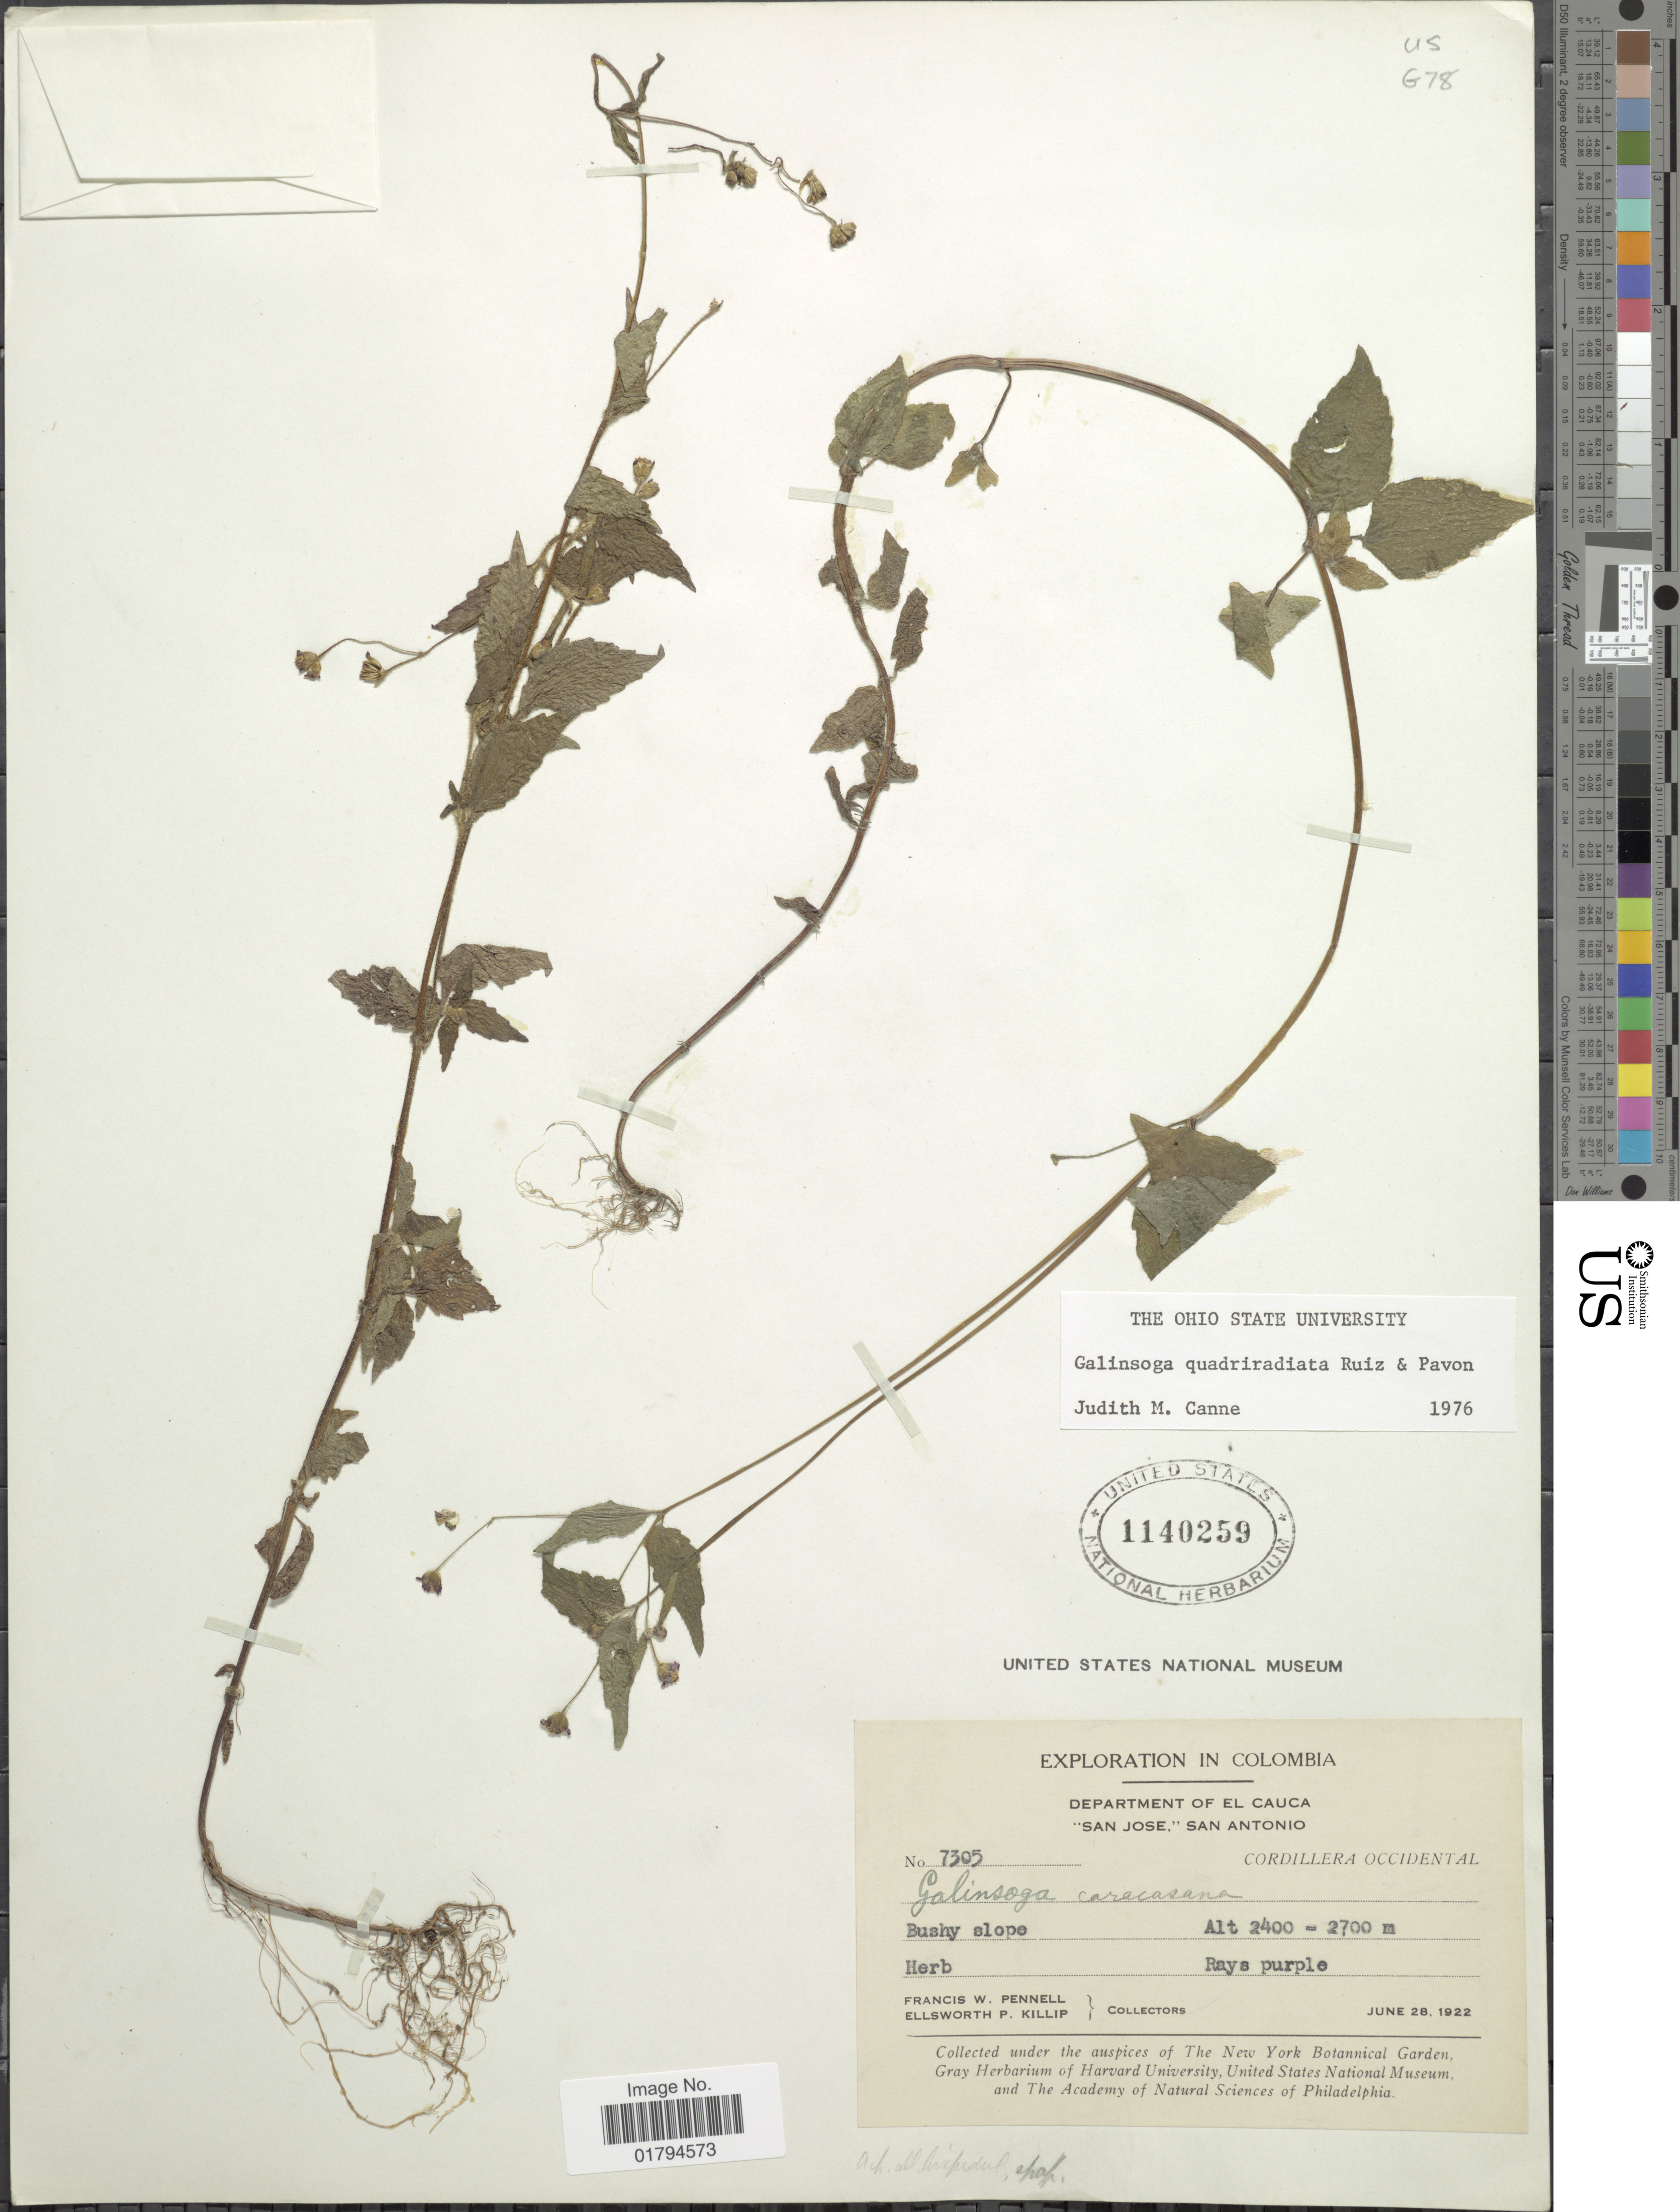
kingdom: Plantae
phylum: Tracheophyta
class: Magnoliopsida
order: Asterales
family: Asteraceae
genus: Galinsoga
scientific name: Galinsoga quadriradiata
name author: Ruiz & Pav.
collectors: F. W. Pennell & E. P. Killip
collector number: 7305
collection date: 1922-06-28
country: Colombia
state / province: Cauca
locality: San Jose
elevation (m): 2400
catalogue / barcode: US 140259